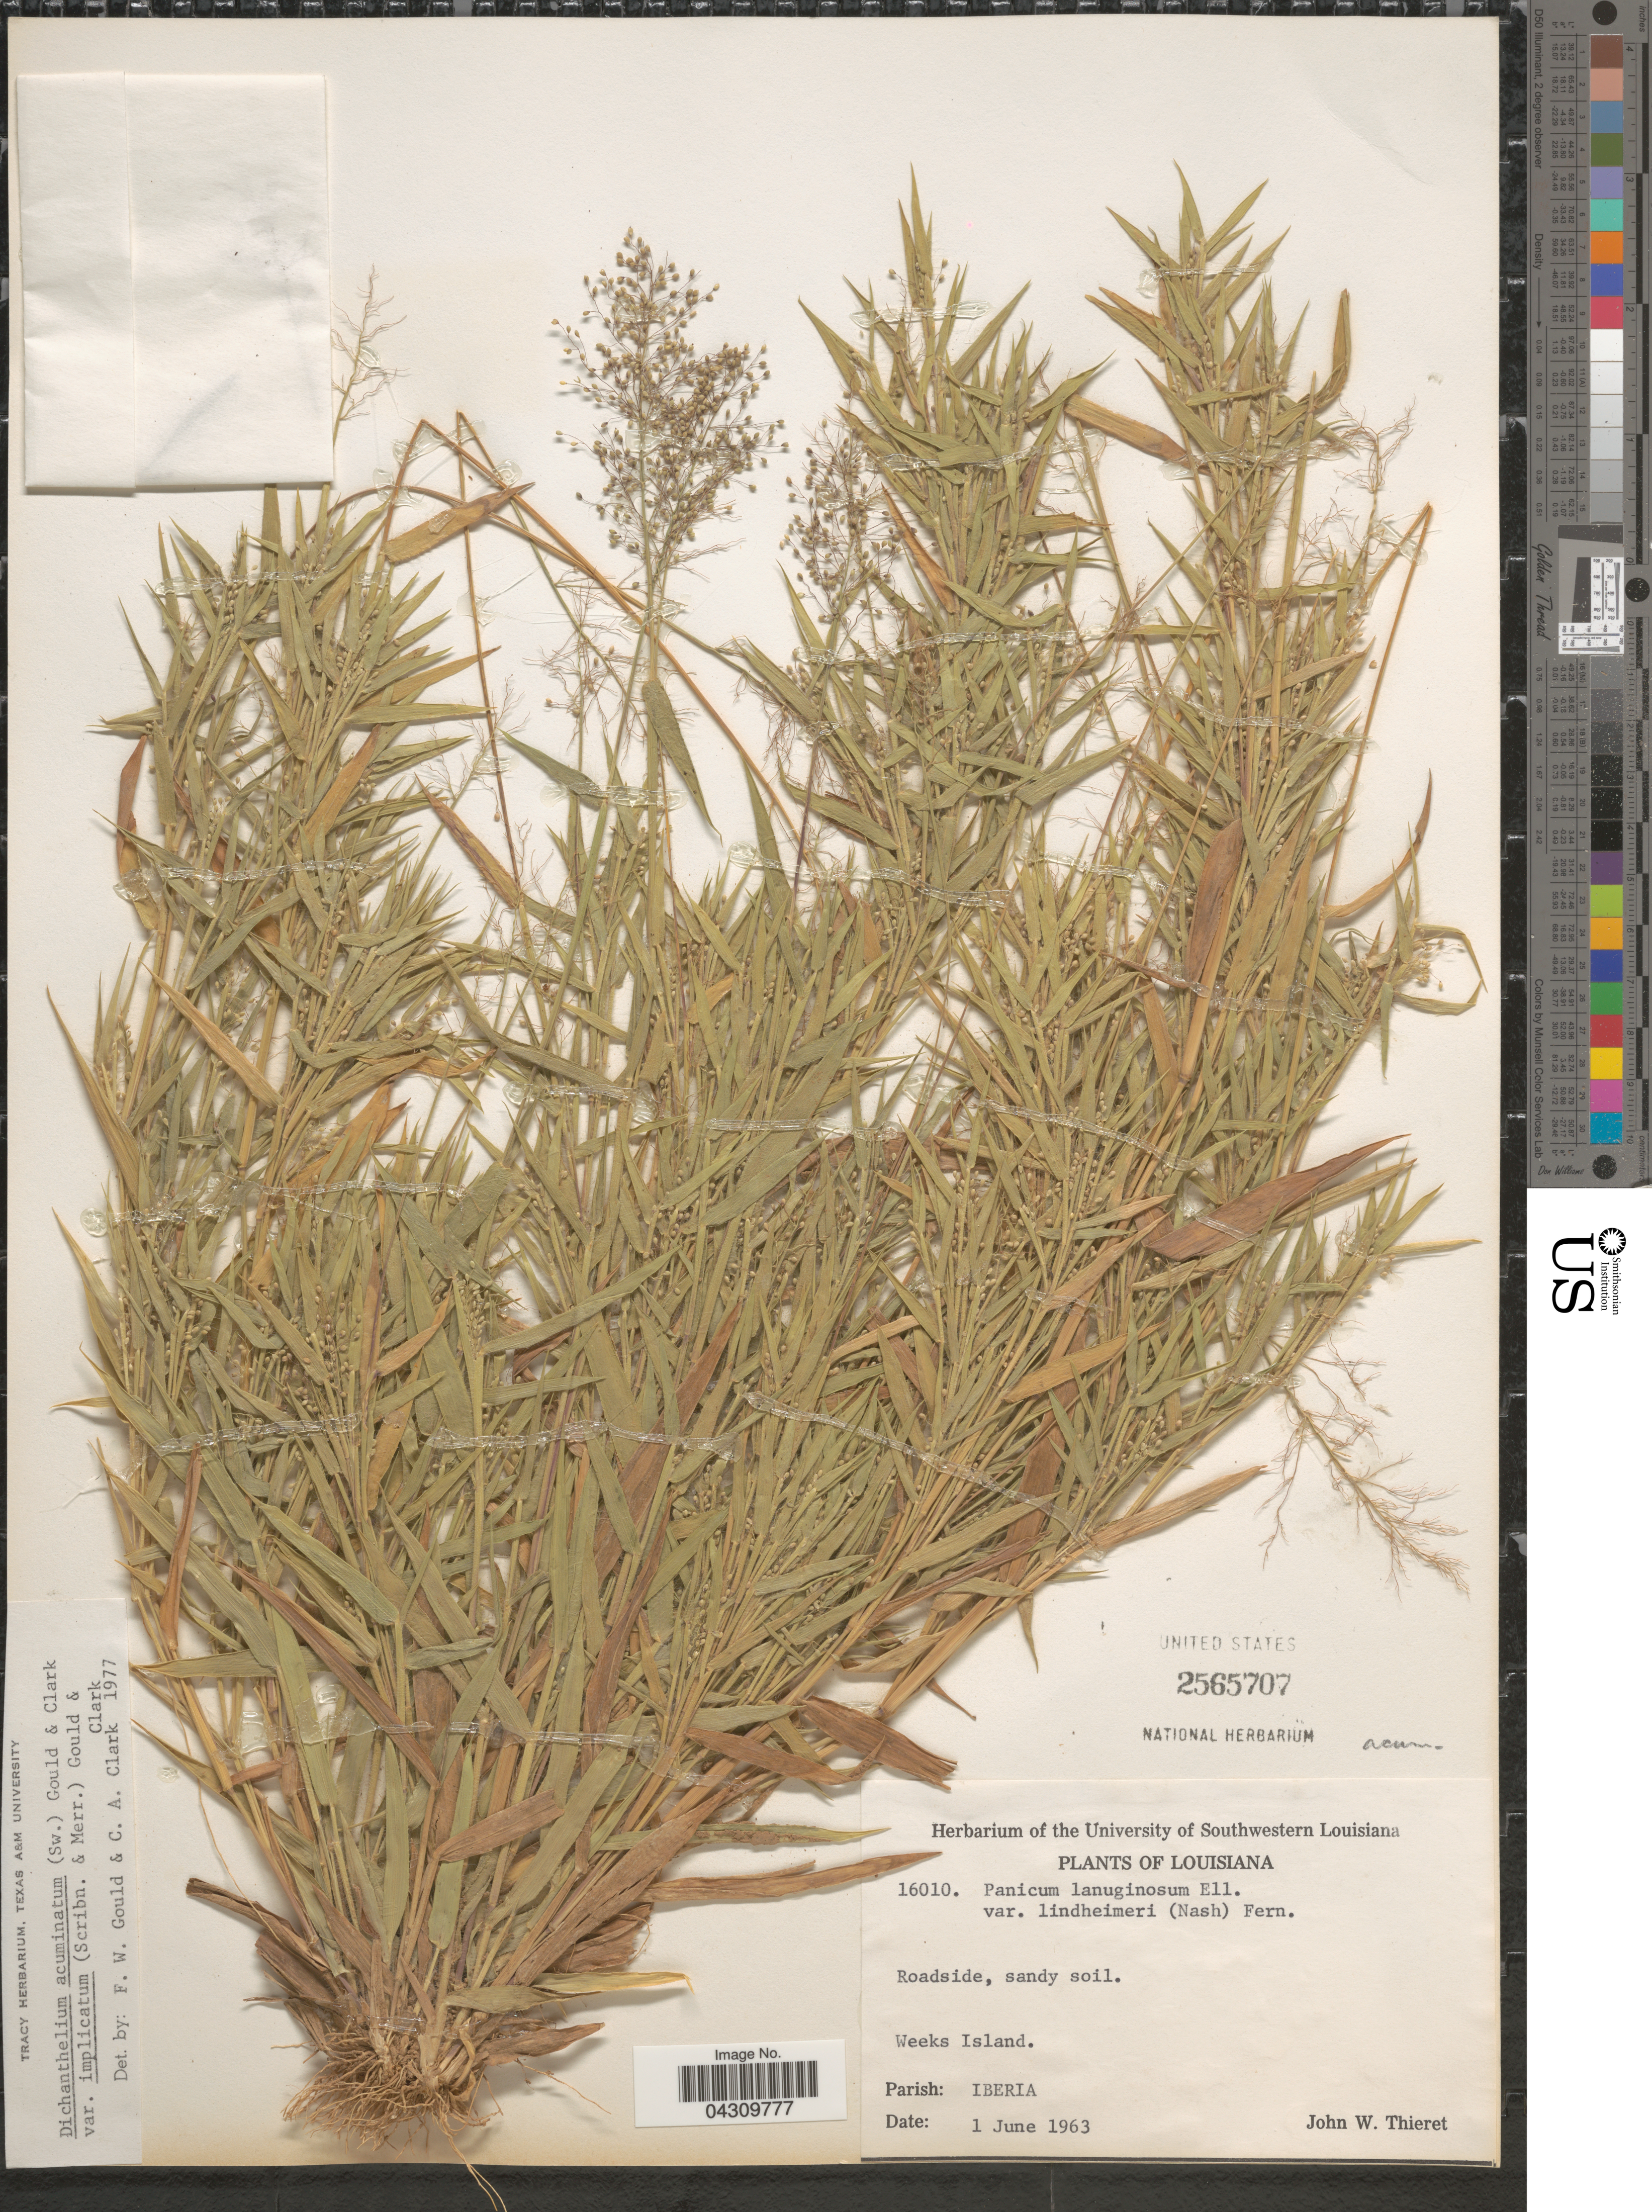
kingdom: Plantae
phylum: Tracheophyta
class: Liliopsida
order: Poales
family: Poaceae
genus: Dichanthelium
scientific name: Dichanthelium acuminatum var. acuminatum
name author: (Sw.) Gould & C.A. Clark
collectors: J. W. Thieret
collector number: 16010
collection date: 1963-06-01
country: United States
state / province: Louisiana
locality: Weeks Island. Parish: Iberia.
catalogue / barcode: US 2565707